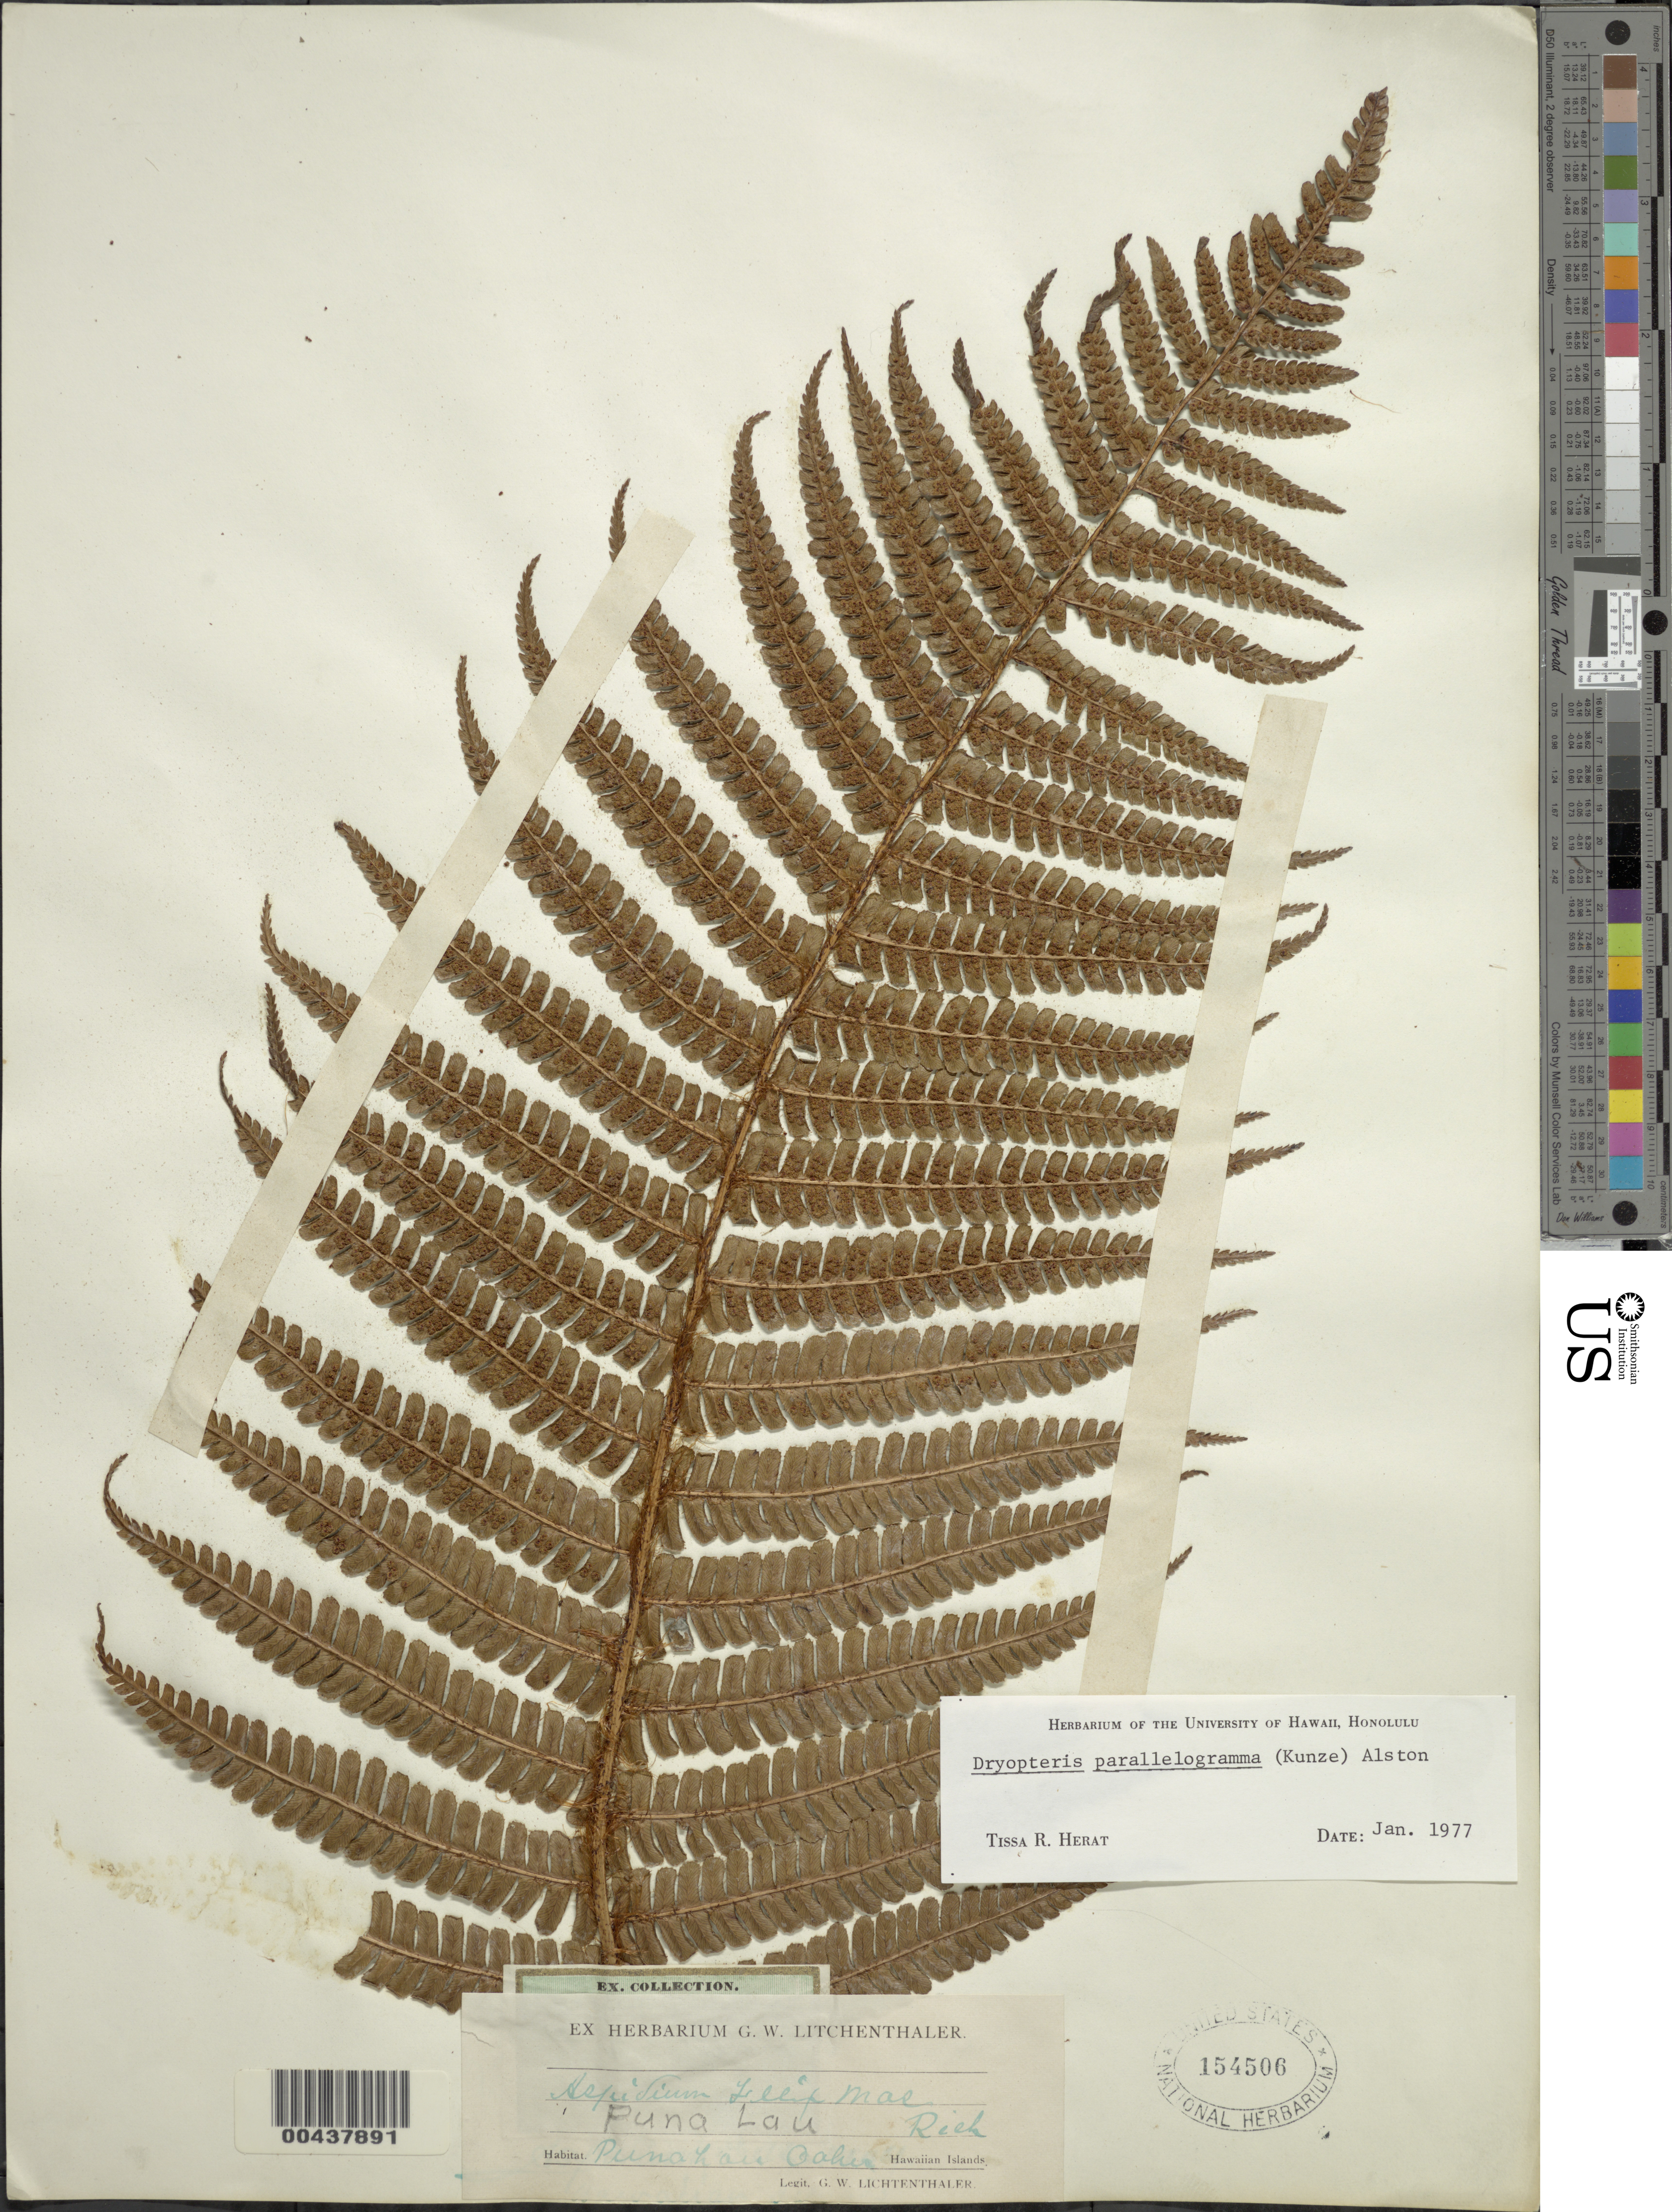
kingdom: Plantae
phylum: Tracheophyta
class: Polypodiopsida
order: Polypodiales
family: Dryopteridaceae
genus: Dryopteris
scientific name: Dryopteris wallichiana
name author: (Spreng.) Hyl.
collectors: G. Lichtenthaler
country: United States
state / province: Hawaii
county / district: Honolulu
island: Oahu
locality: Puna Lau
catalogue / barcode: US 154506